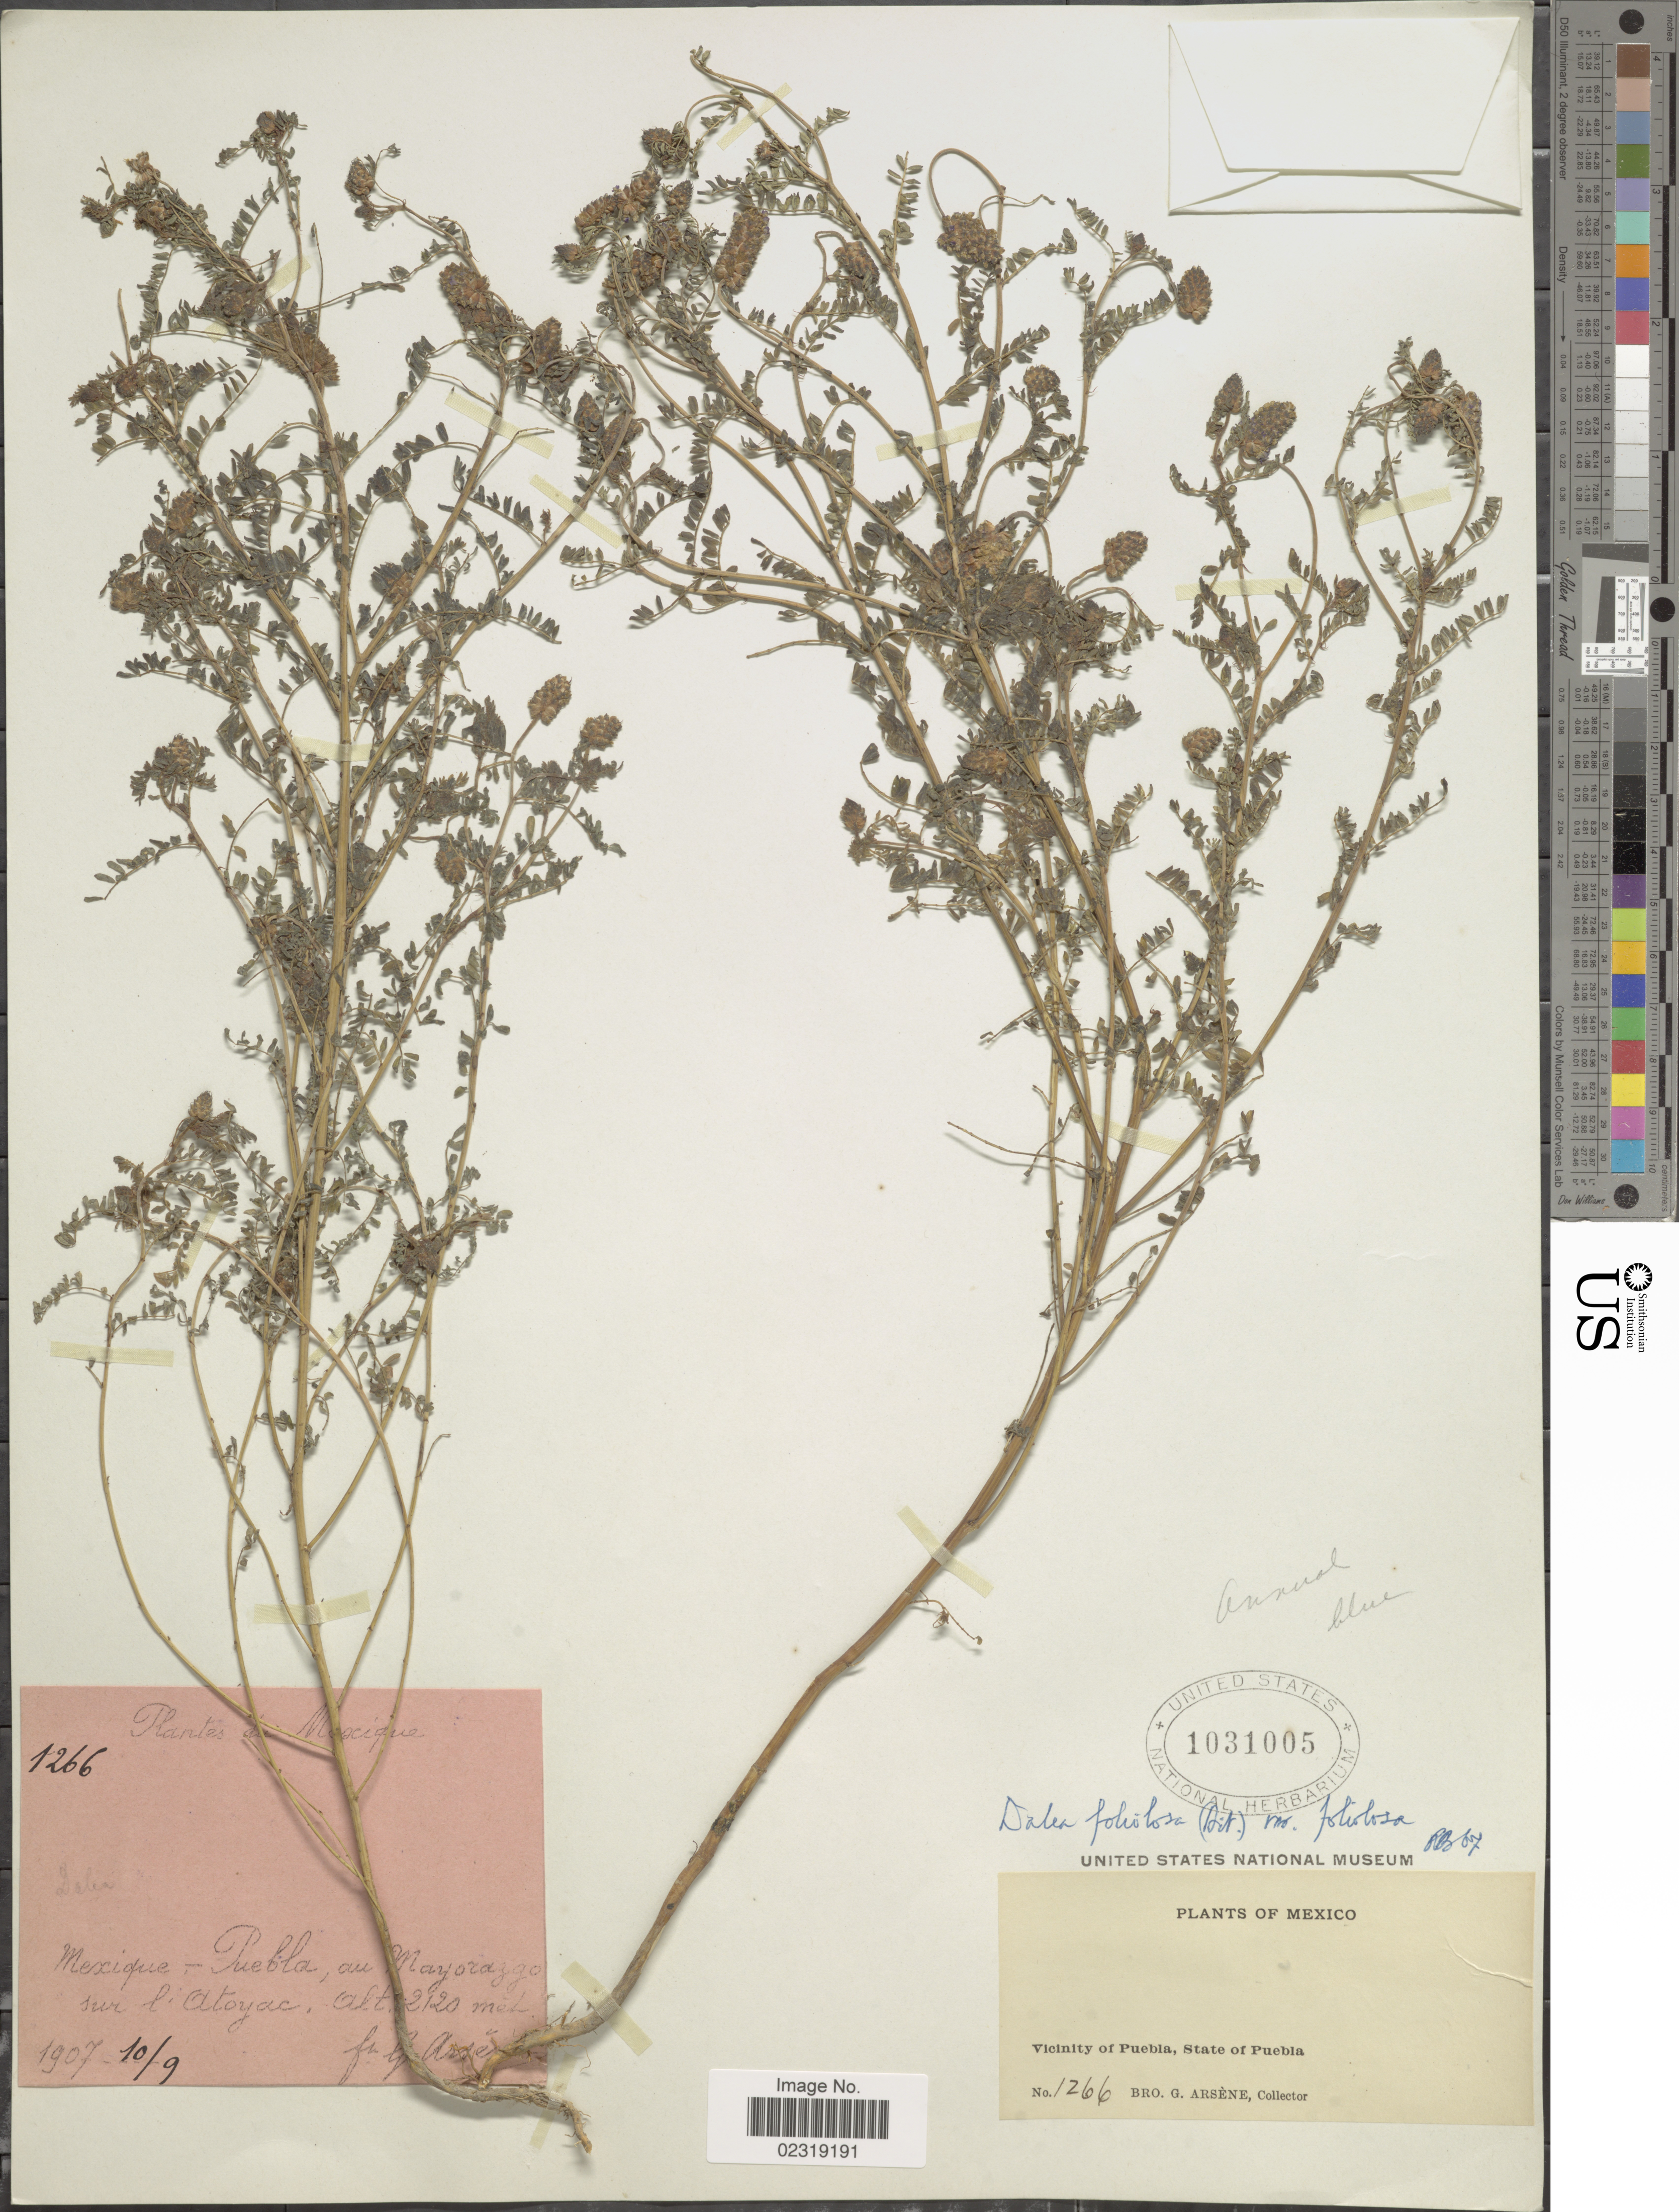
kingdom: Plantae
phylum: Tracheophyta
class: Magnoliopsida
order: Fabales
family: Fabaceae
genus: Dalea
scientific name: Dalea foliolosa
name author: (Aiton) Barneby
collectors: Bro. G. Arsène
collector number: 1266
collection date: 1907-10-09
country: Mexico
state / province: Puebla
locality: Vicinity of Puebla, State of Puebla. Au Mayorazgo sur l'Atoyac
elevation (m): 2120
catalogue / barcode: US 1031005